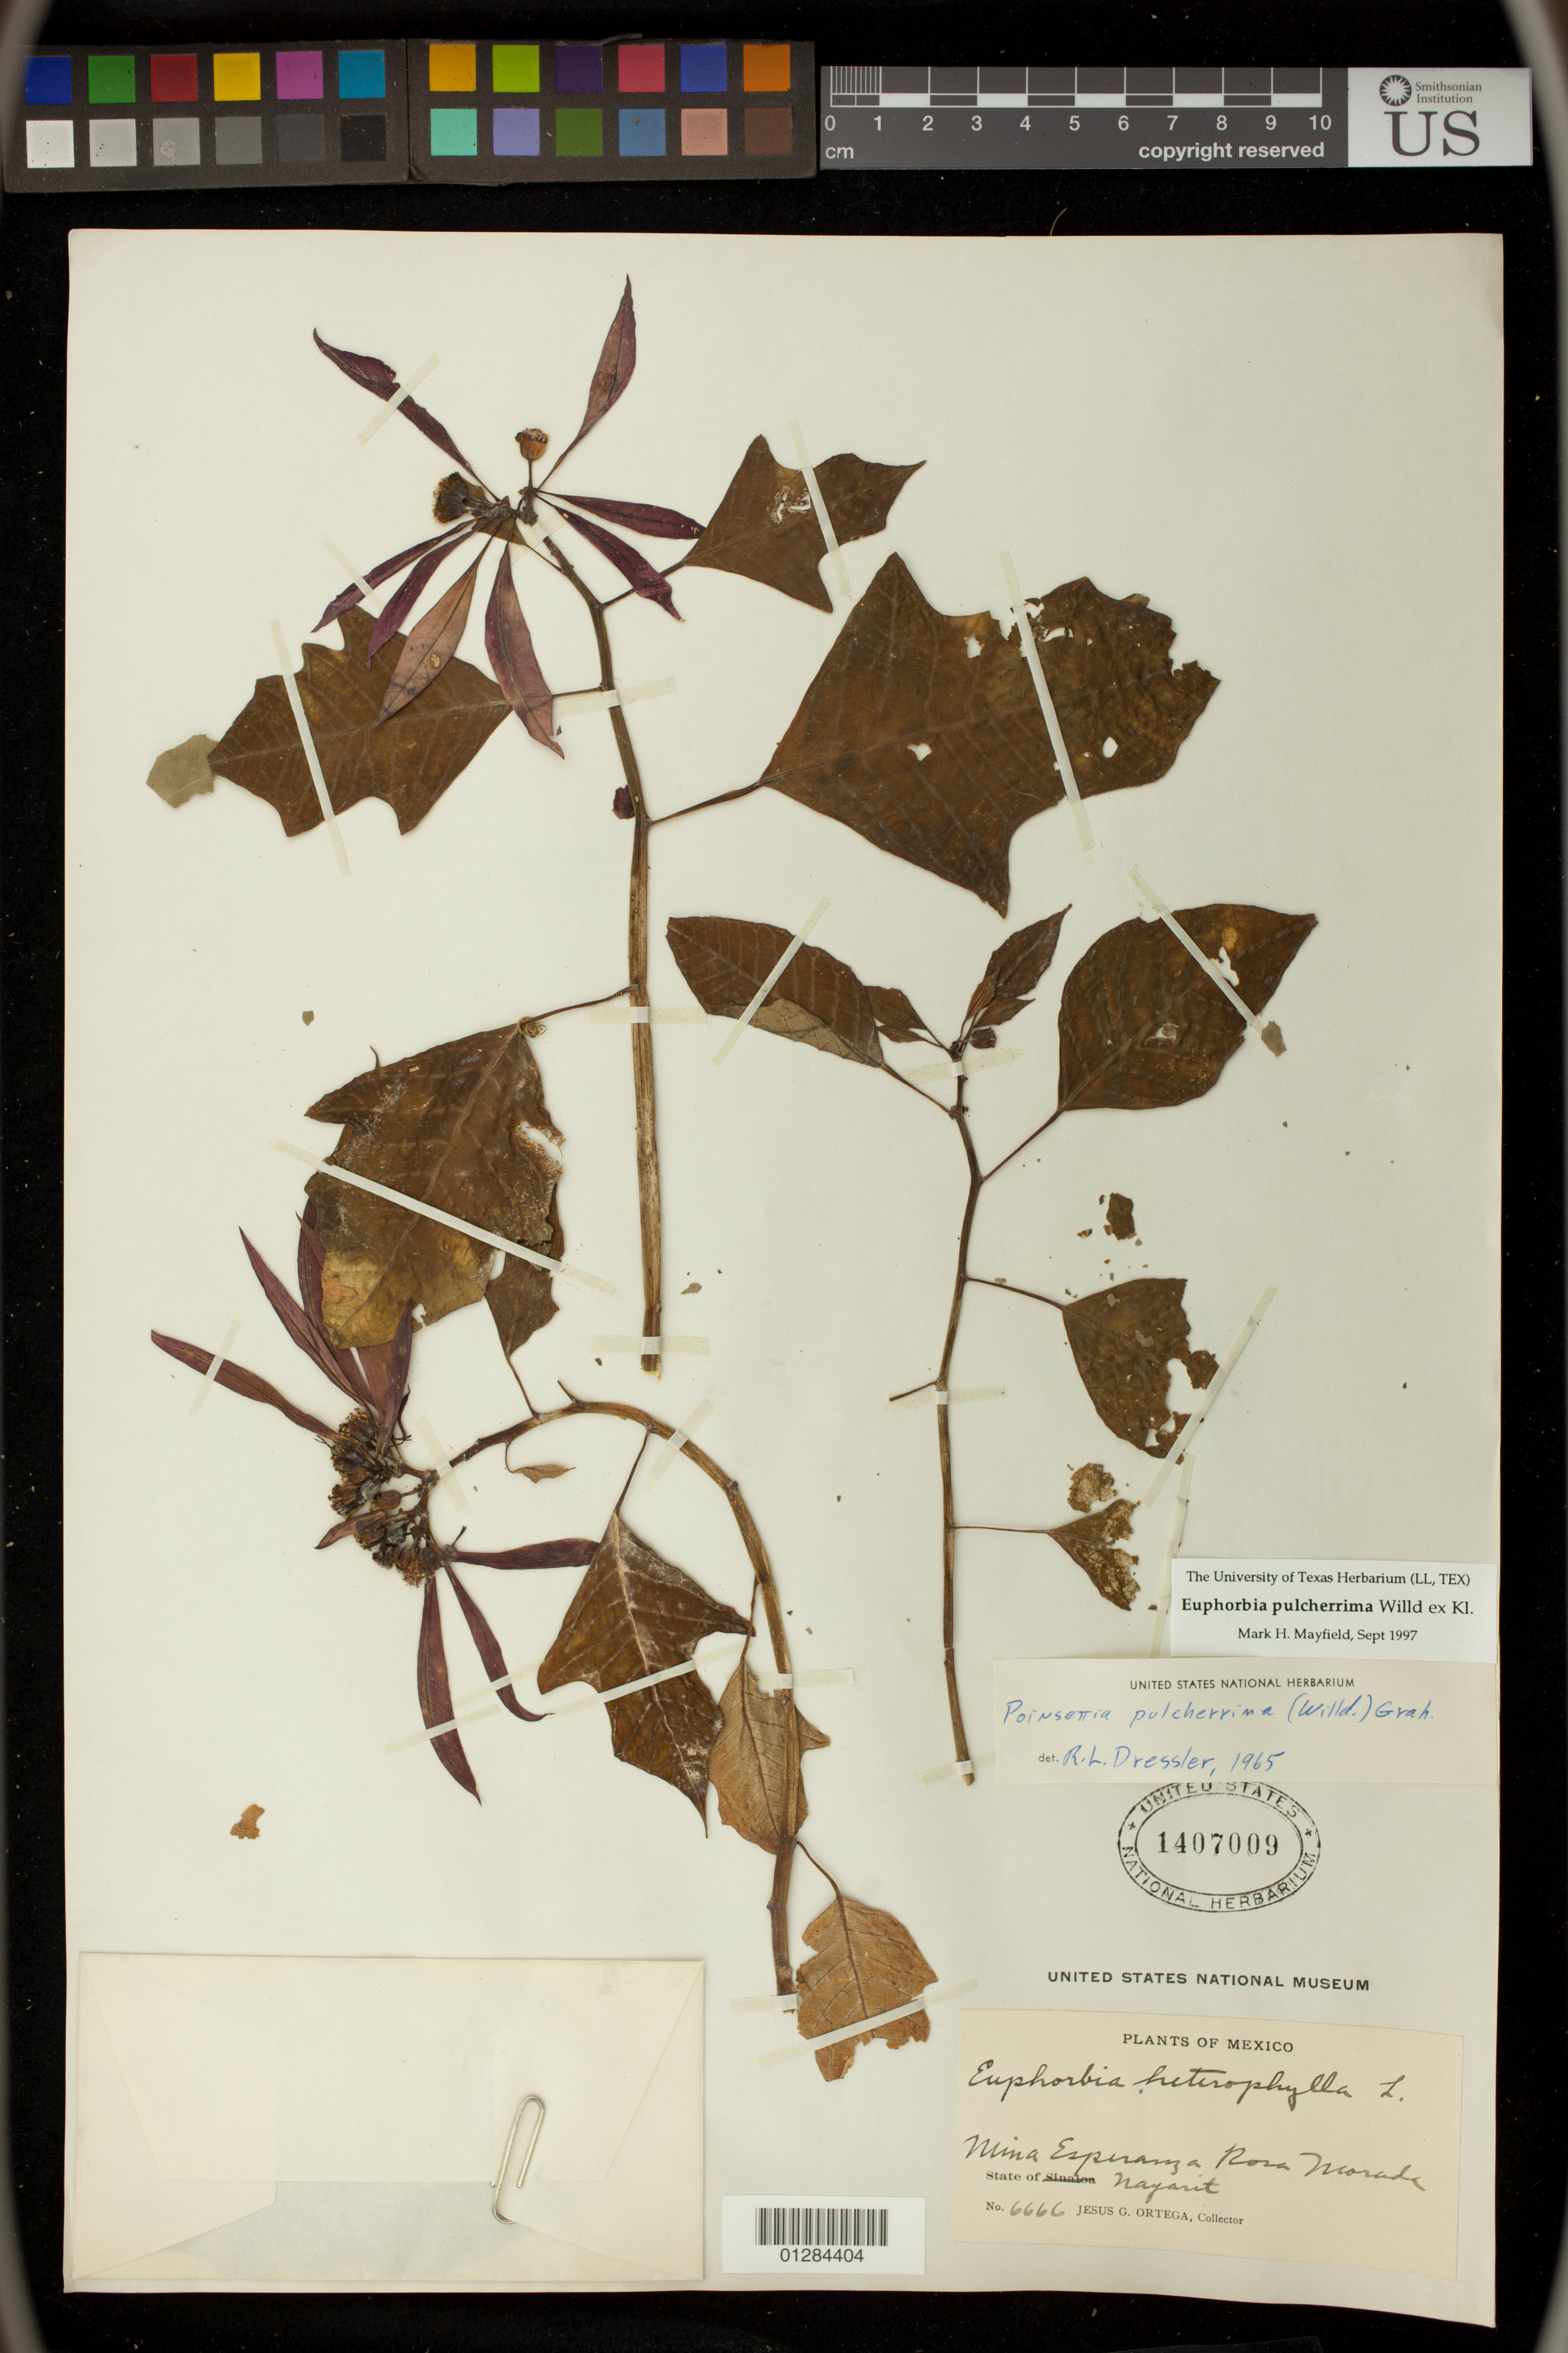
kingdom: Plantae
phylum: Tracheophyta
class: Magnoliopsida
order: Malpighiales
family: Euphorbiaceae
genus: Euphorbia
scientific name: Euphorbia pulcherrima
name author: Willd. ex Klotzsch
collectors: J. Ortega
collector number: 6666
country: Mexico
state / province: Nayarit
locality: Mina Esperanza Rosa Morade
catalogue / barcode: US 1407009